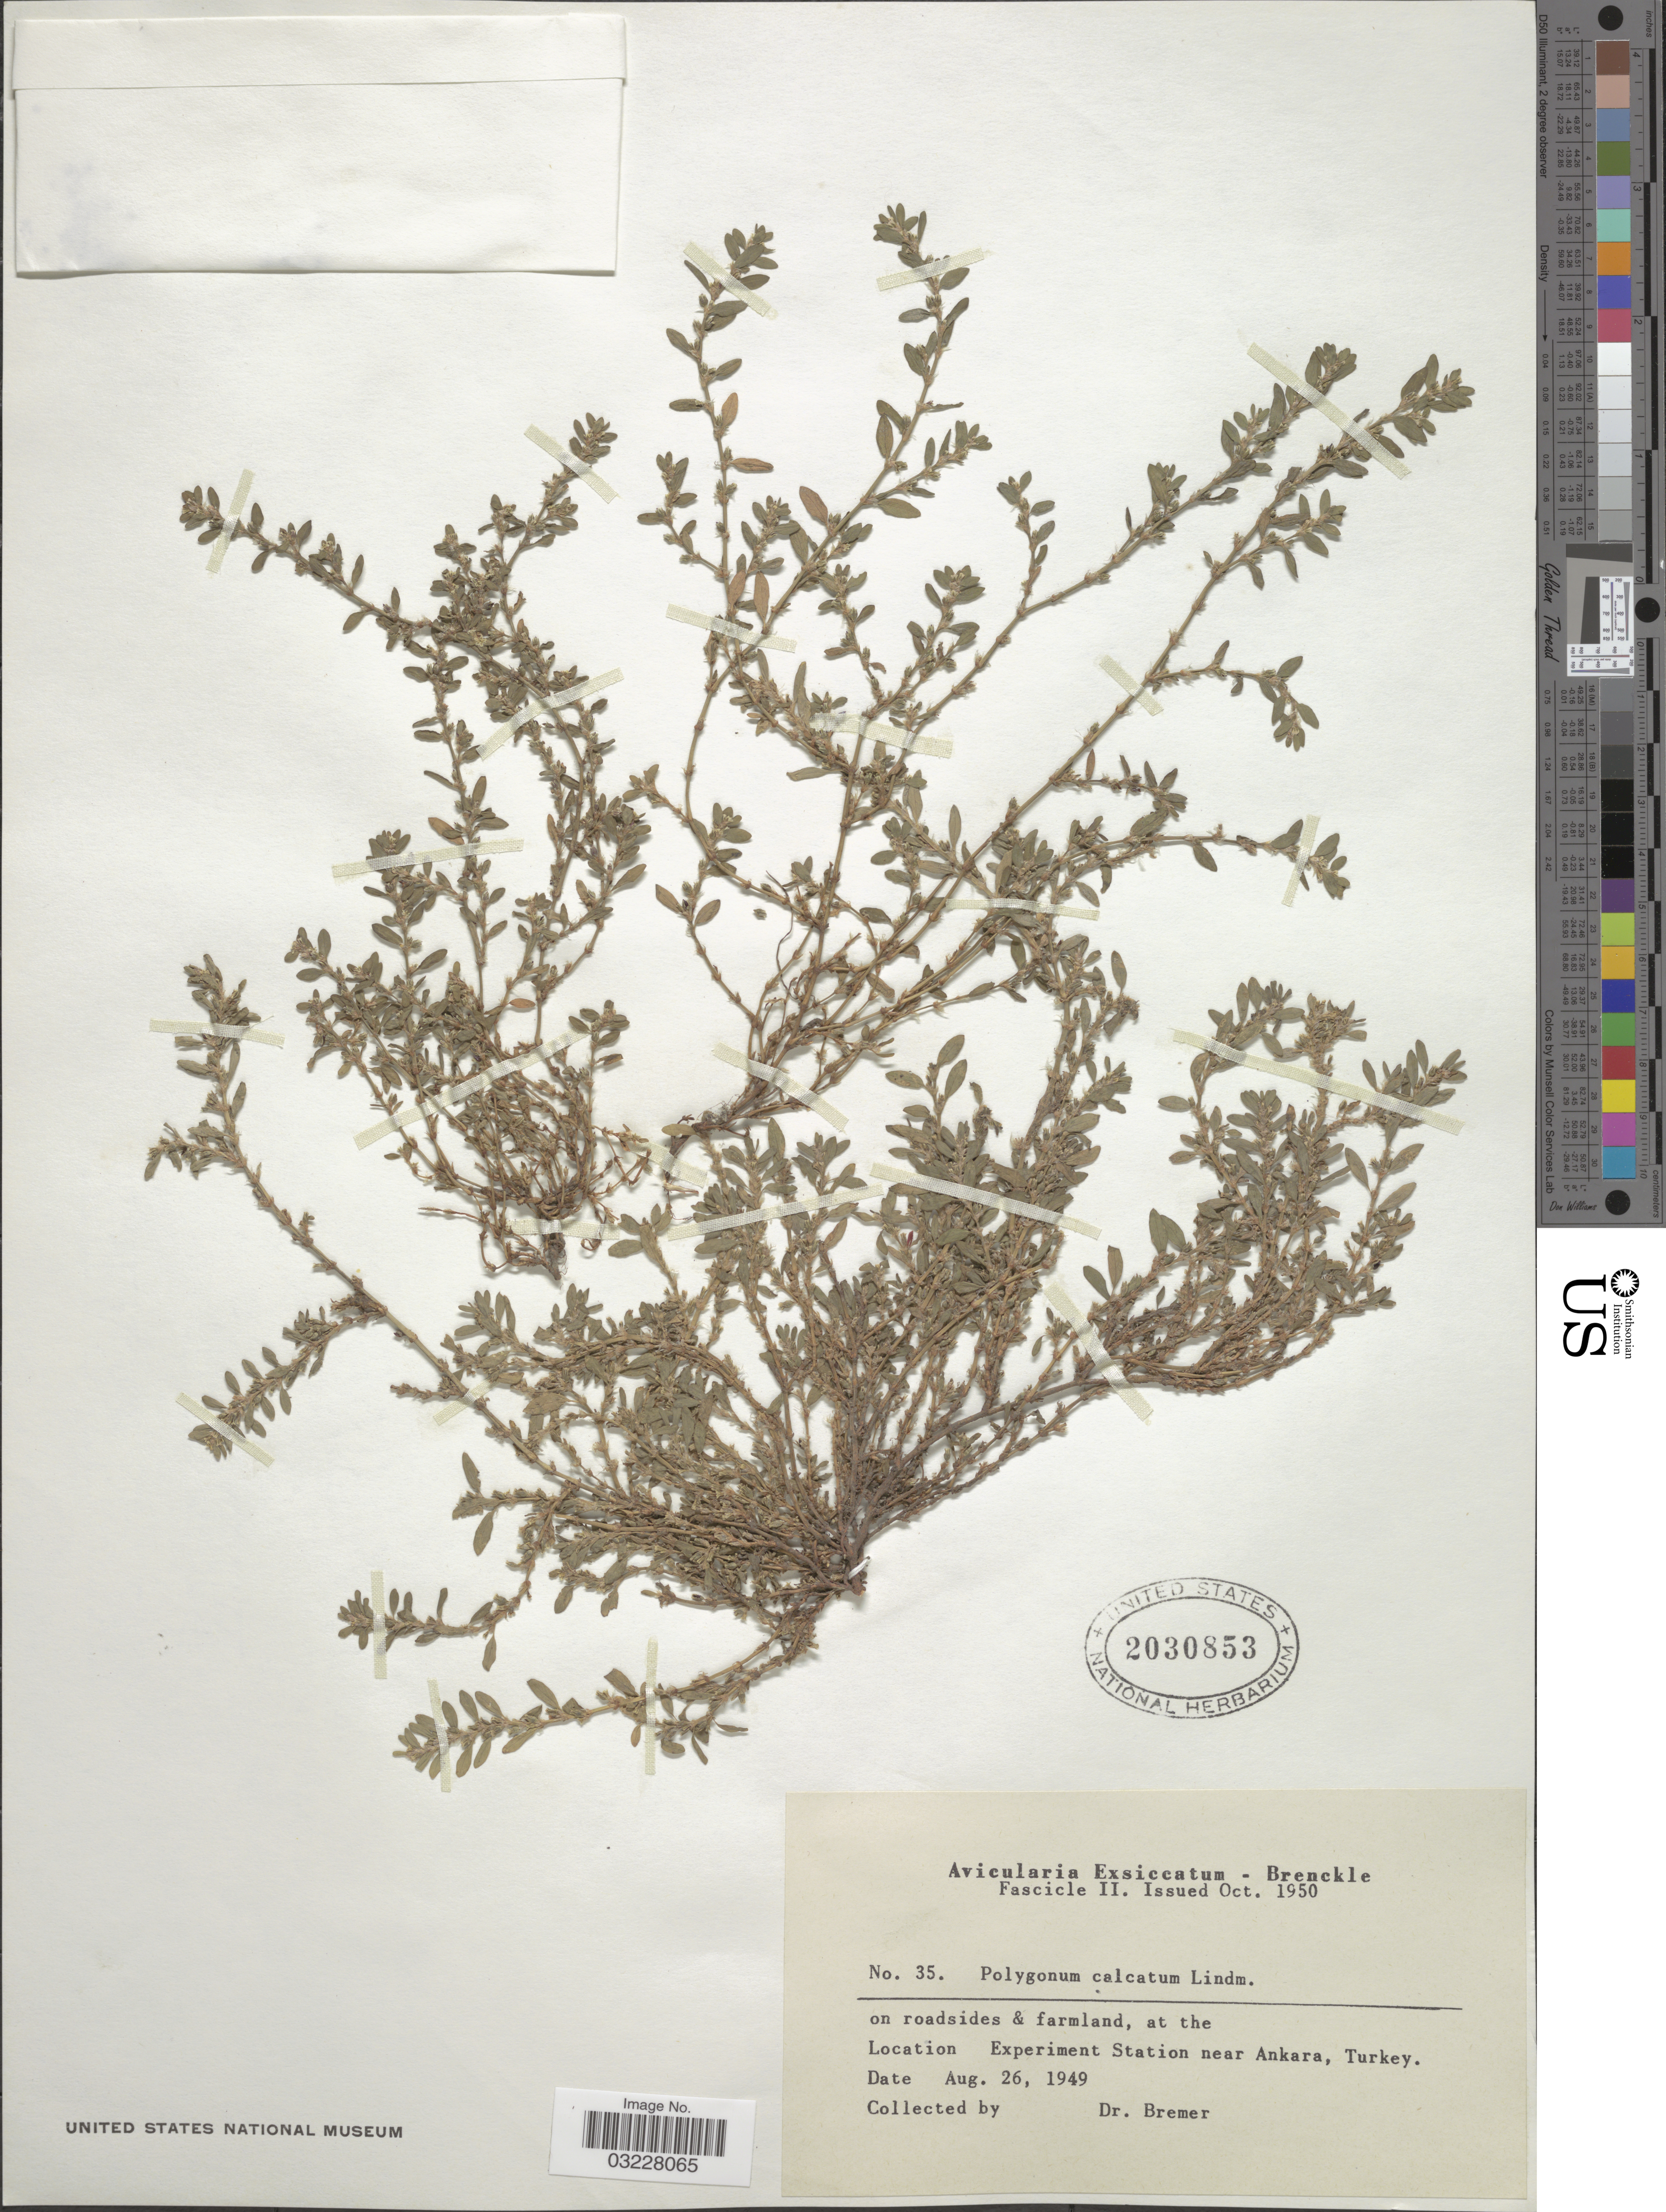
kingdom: Plantae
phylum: Tracheophyta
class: Magnoliopsida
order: Caryophyllales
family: Polygonaceae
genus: Polygonum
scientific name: Polygonum calcatum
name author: Lindm.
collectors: Bremer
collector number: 35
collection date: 1949-08-26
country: Turkey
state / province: Ankara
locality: On roadsides & farmland at the Experiment Station near Ankara.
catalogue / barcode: US 2030853